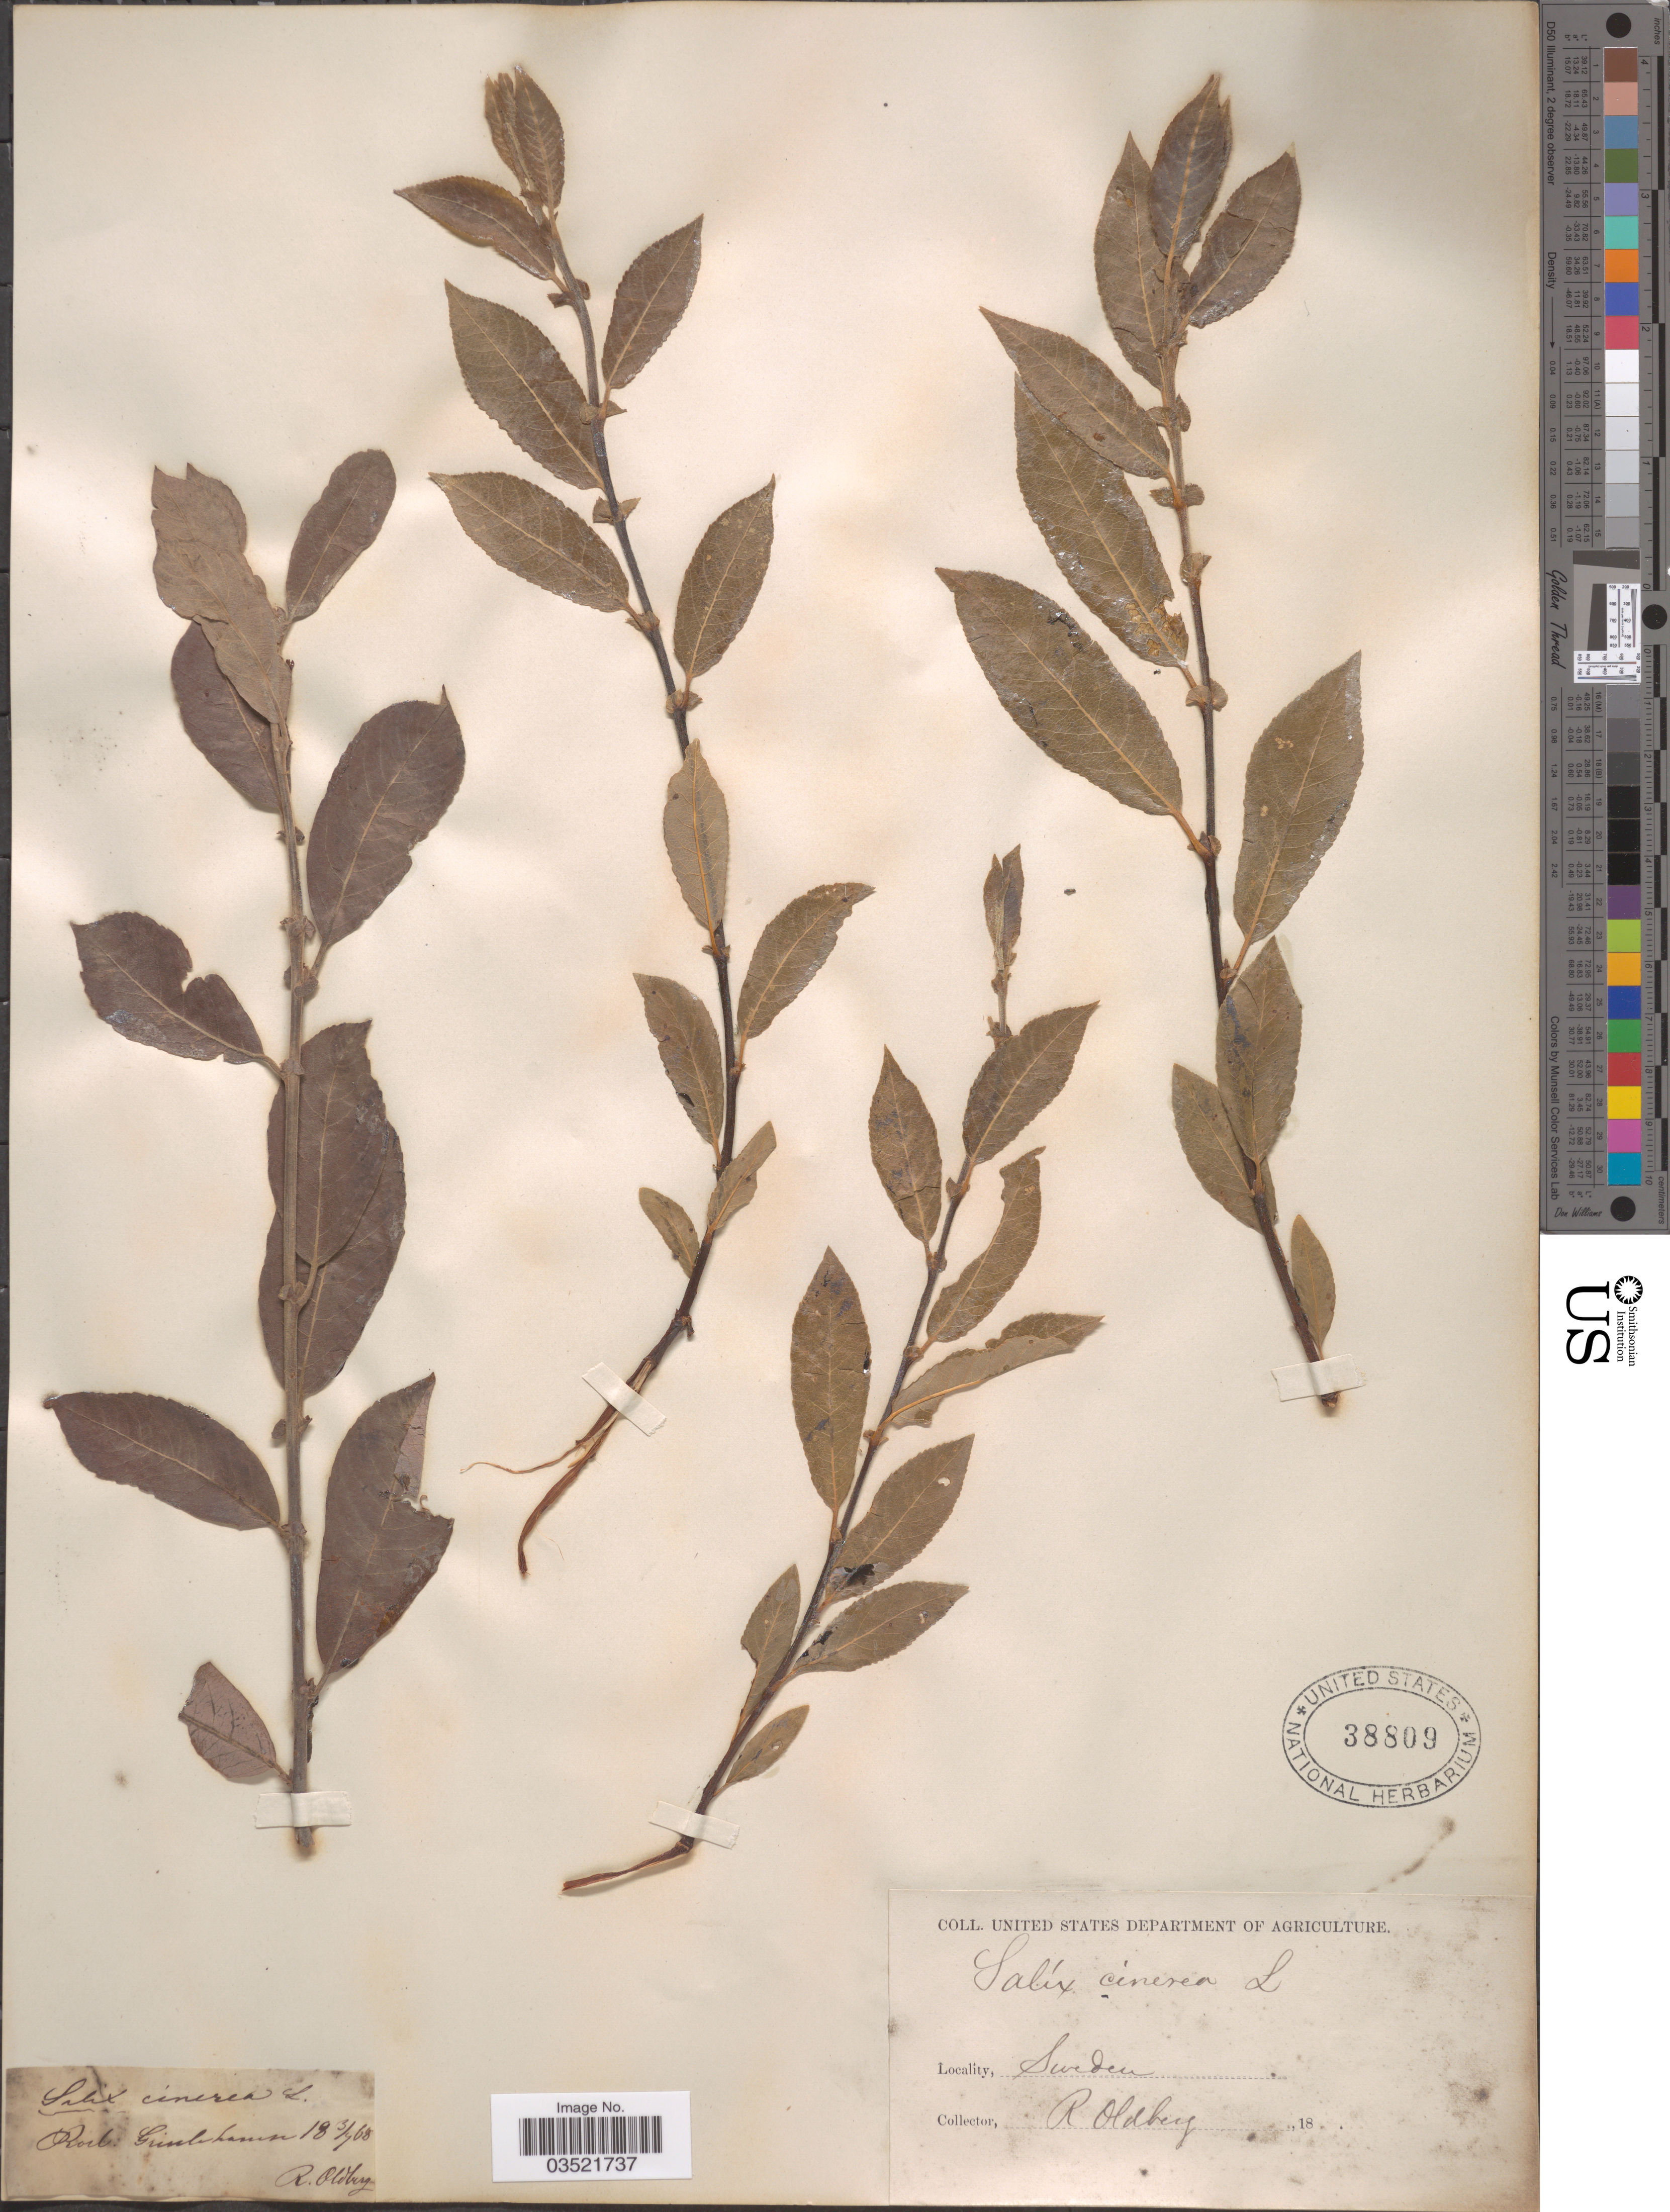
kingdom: Plantae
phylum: Tracheophyta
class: Magnoliopsida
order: Malpighiales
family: Salicaceae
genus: Salix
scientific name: Salix cinerea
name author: L.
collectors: R. Oldberg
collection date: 1868-04-03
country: Sweden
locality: Roib. [interpreted] Grisslehamn.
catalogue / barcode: US 38809